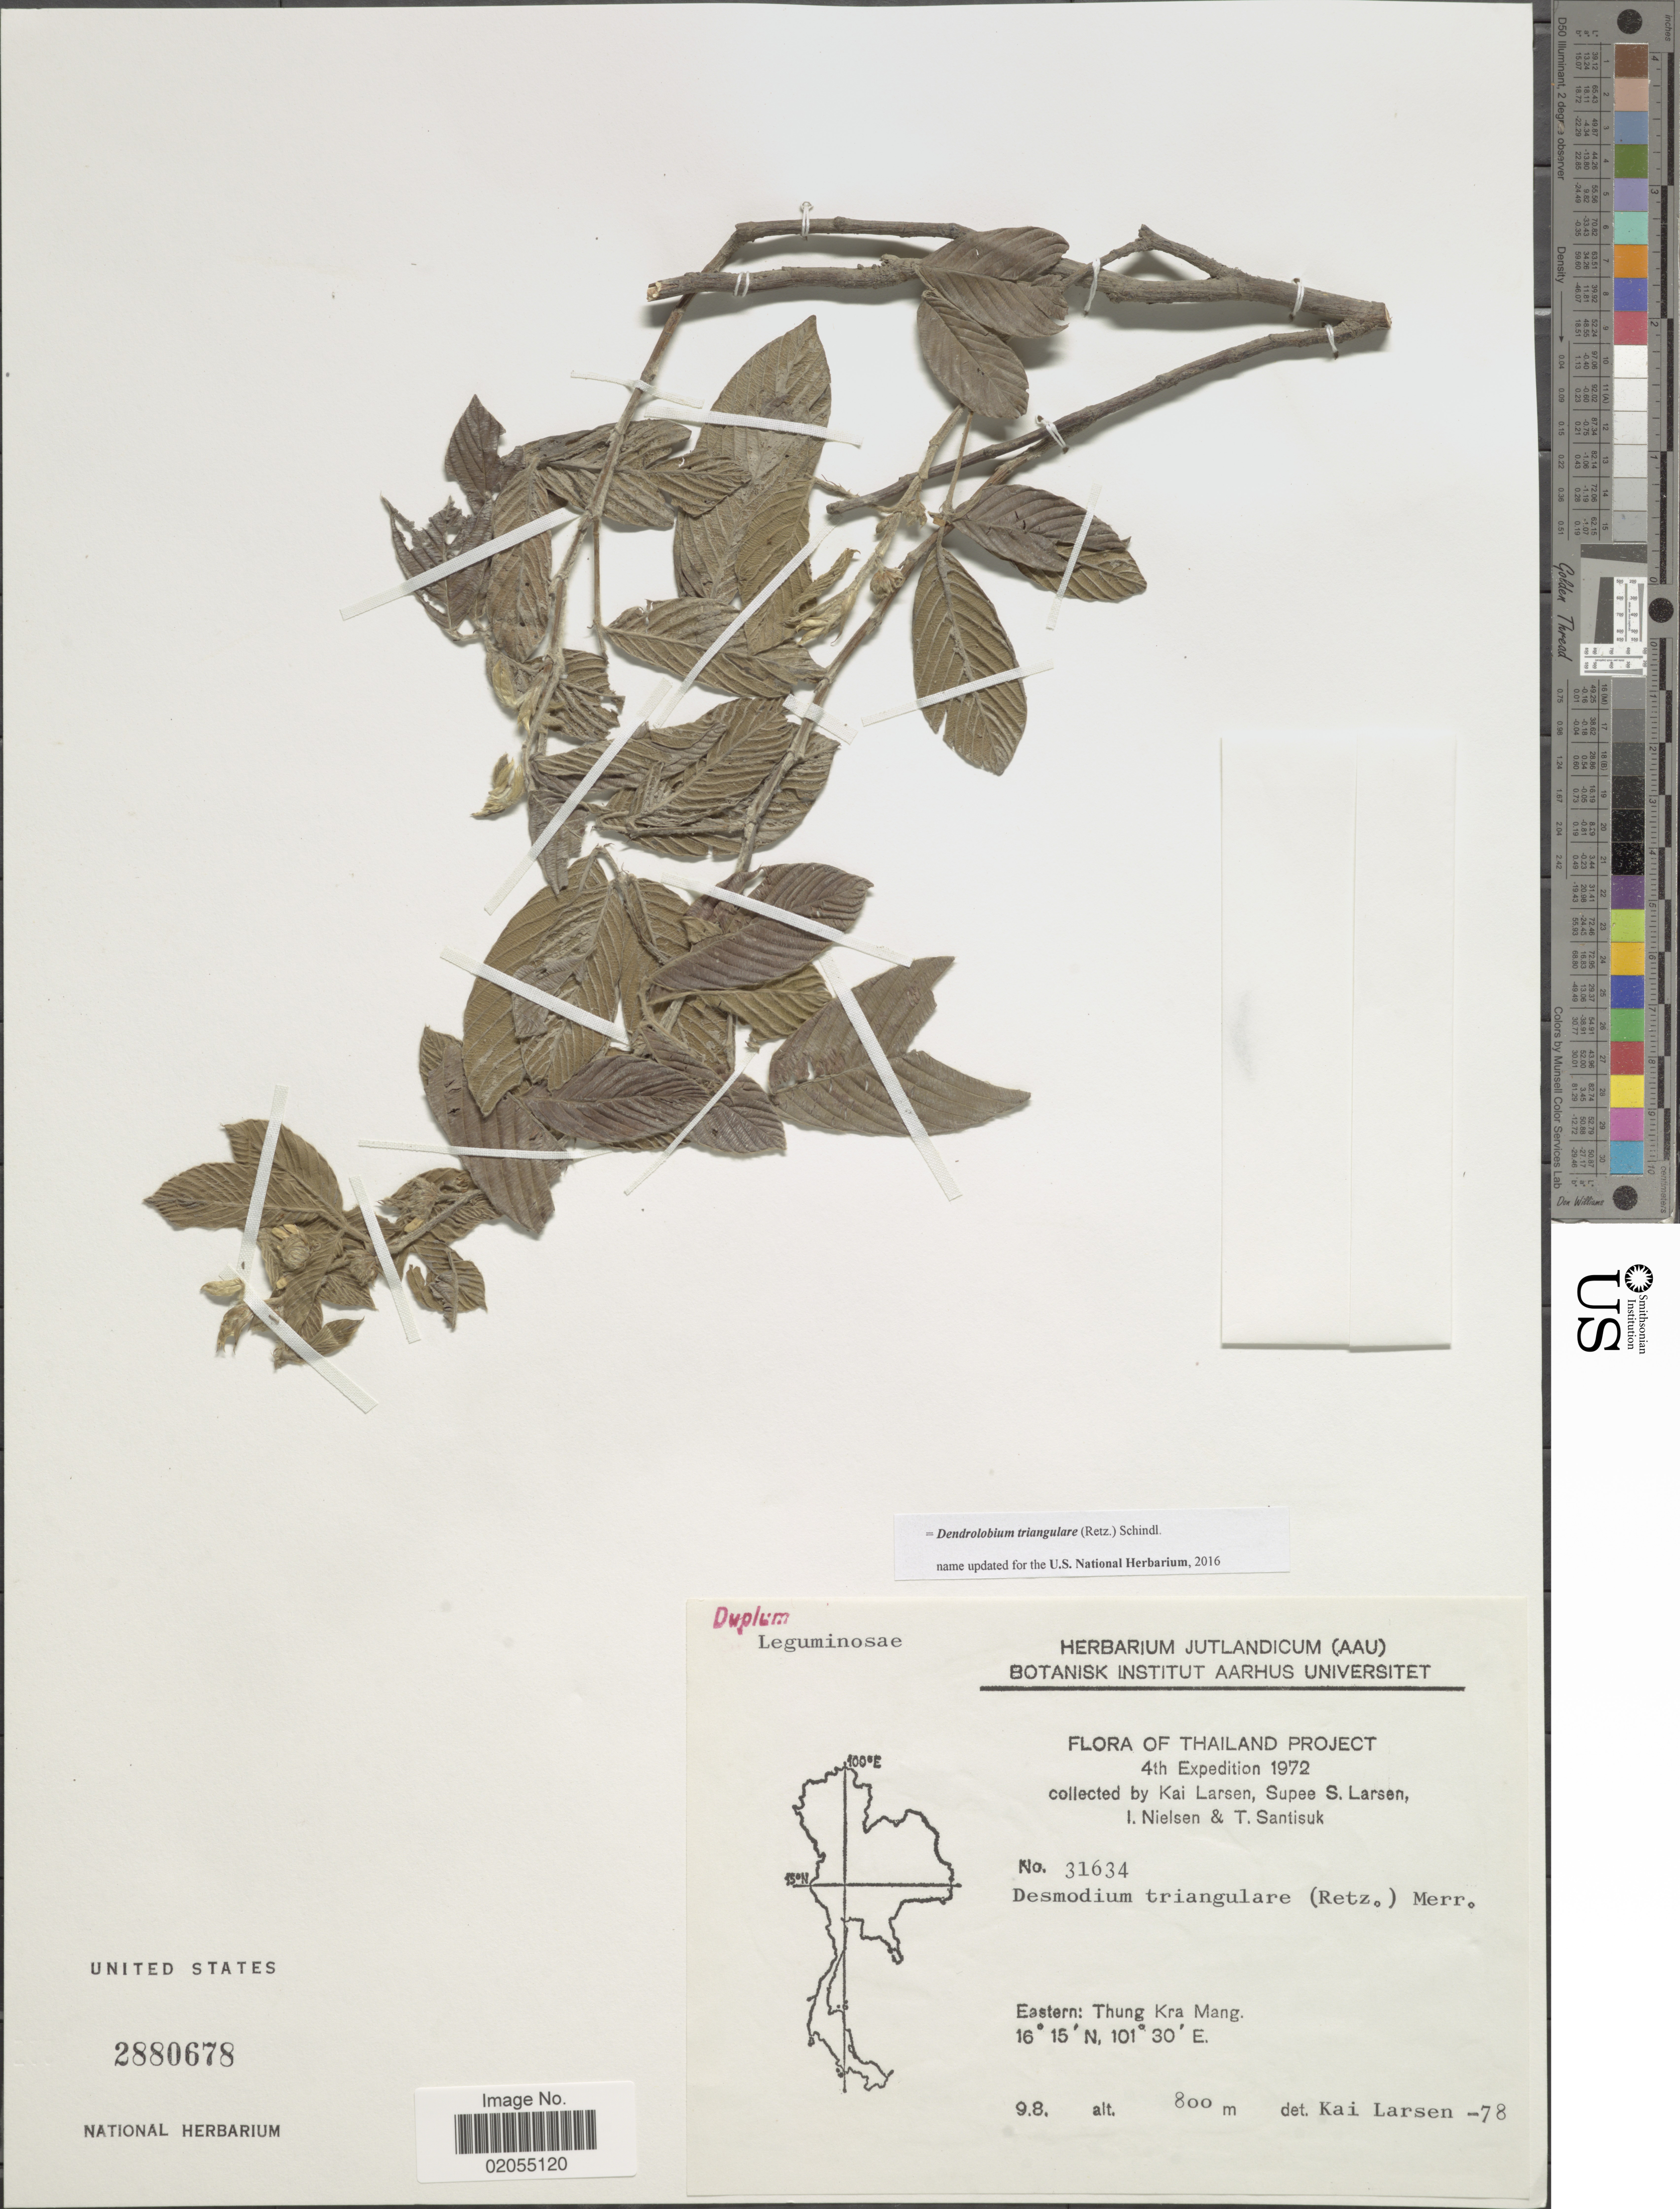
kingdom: Plantae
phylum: Tracheophyta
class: Magnoliopsida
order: Fabales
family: Fabaceae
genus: Dendrolobium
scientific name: Dendrolobium triangulare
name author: (Retz.) Schindl.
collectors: K. Larsen, S. Larsen, I. Nielsen & T. Santisuk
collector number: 31634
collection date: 1972-08-09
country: Thailand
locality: Eastern: Thung Kra Mang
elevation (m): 800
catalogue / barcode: US 2880678